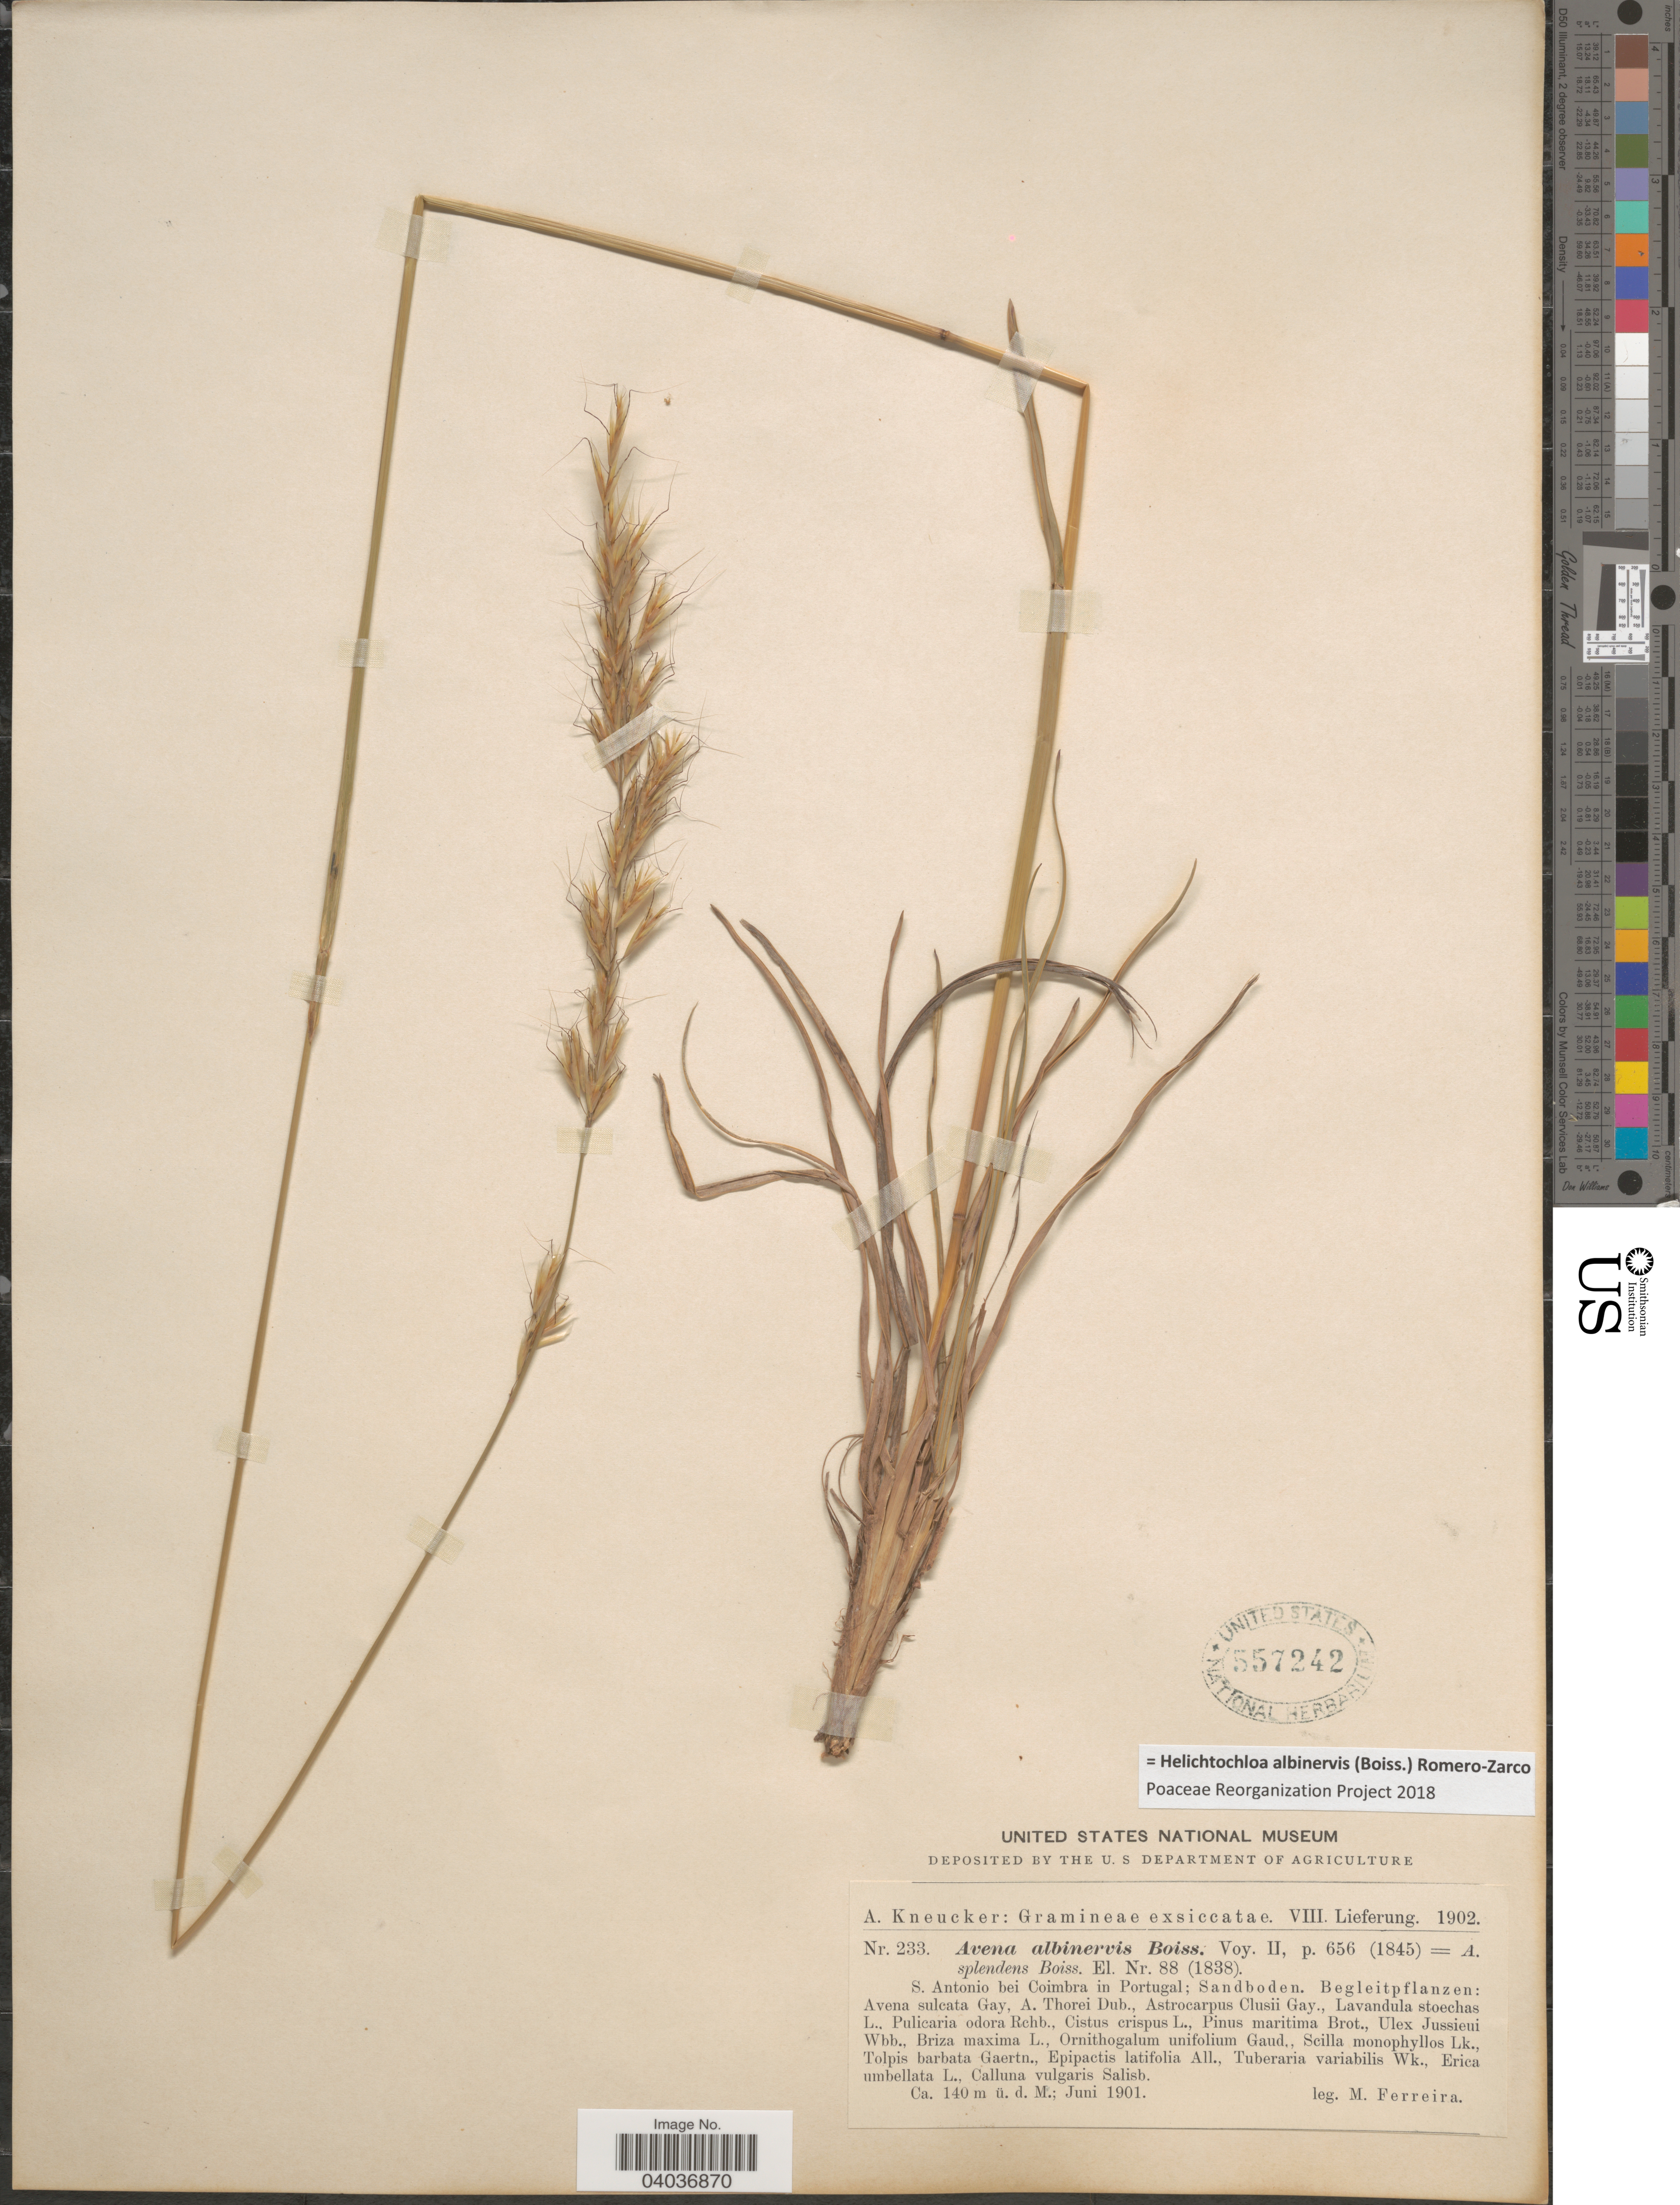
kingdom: Plantae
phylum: Tracheophyta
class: Liliopsida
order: Poales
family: Poaceae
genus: Helictochloa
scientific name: Helictochloa albinervis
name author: (Boiss.) Romero-Zarco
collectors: M. Ferreira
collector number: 233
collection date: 1901-06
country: Portugal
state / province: Coimbra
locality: S. Antonio bei Coimbra in Portugal; Sandboden.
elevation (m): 140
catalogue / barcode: US 557242